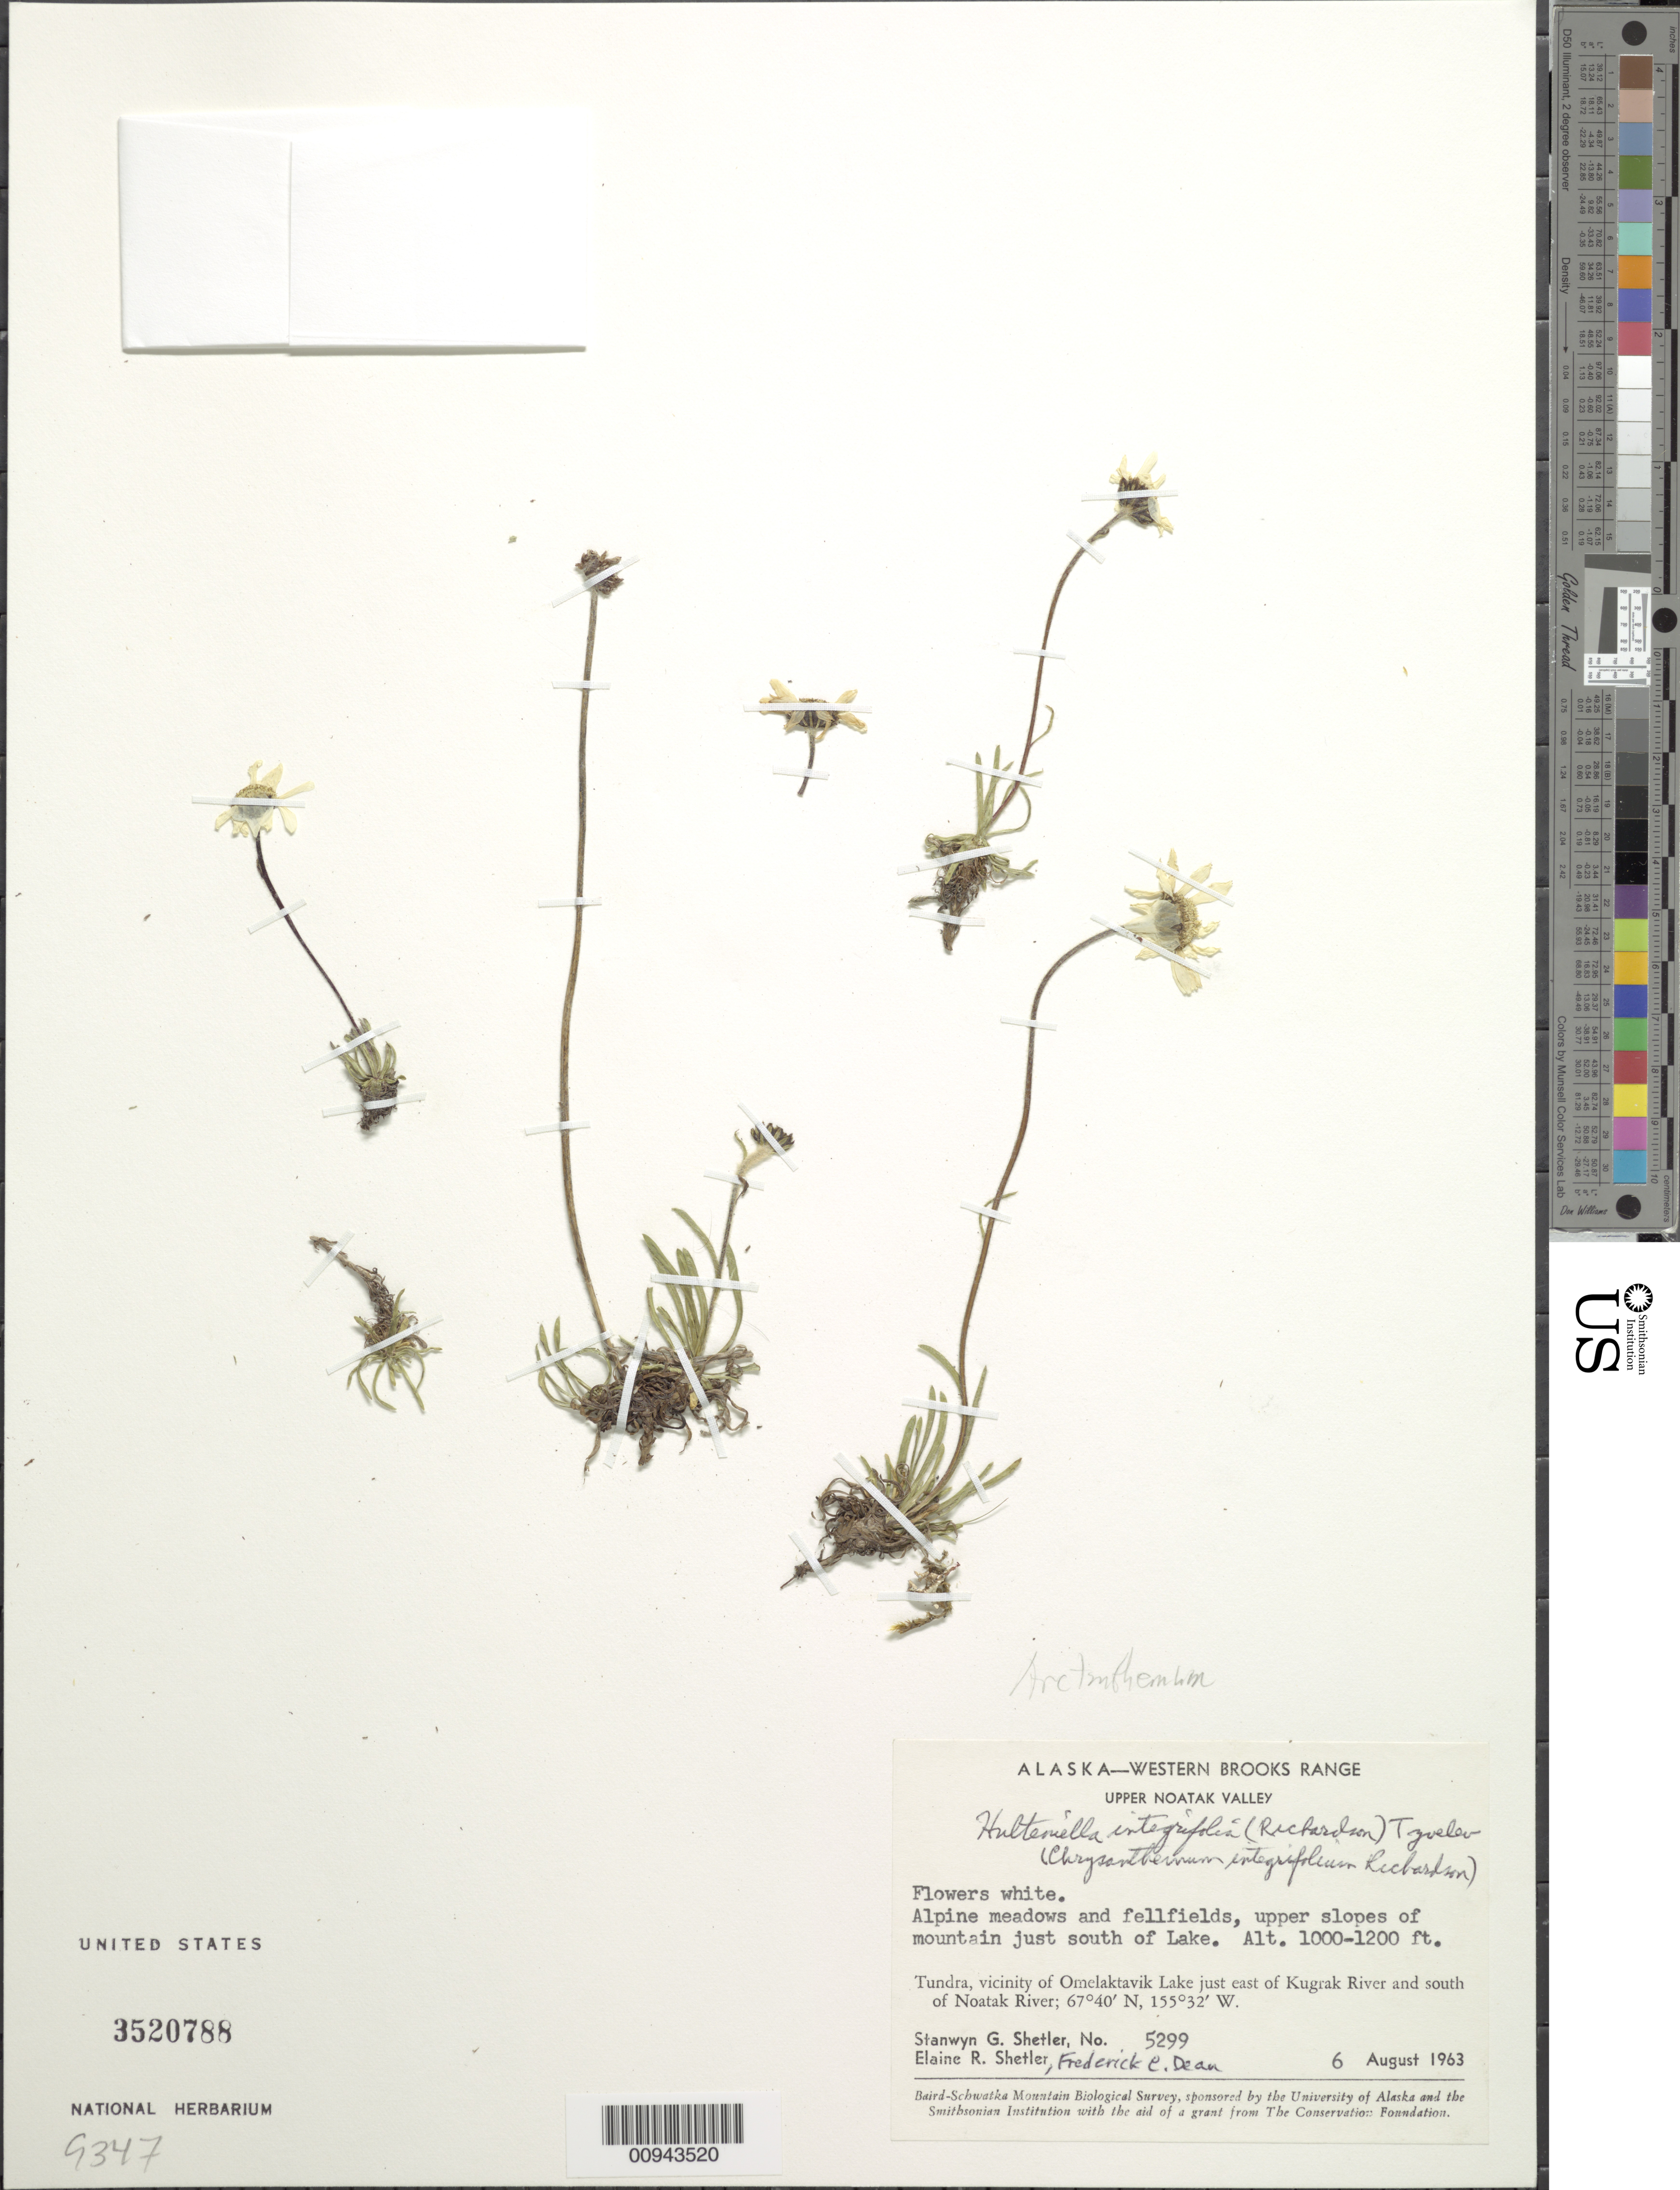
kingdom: Plantae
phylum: Tracheophyta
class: Magnoliopsida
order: Asterales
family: Asteraceae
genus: Arctanthemum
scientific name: Arctanthemum integrifolium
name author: (Richardson) Tzvelev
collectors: S. Shetler, E. R. Shetler & F. C. Dean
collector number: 5299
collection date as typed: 06 Aug 1963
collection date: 1963-08-06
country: United States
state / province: Alaska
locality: Vicinity of Omelaktavik Lake just east of Kugrak River and south of Noatak River. Western Brooks Range, Upper Noatak Valley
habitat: Tundra. Alpine meadows and fellfields, upper slopes of mountain just south of lake.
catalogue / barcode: US 3520788